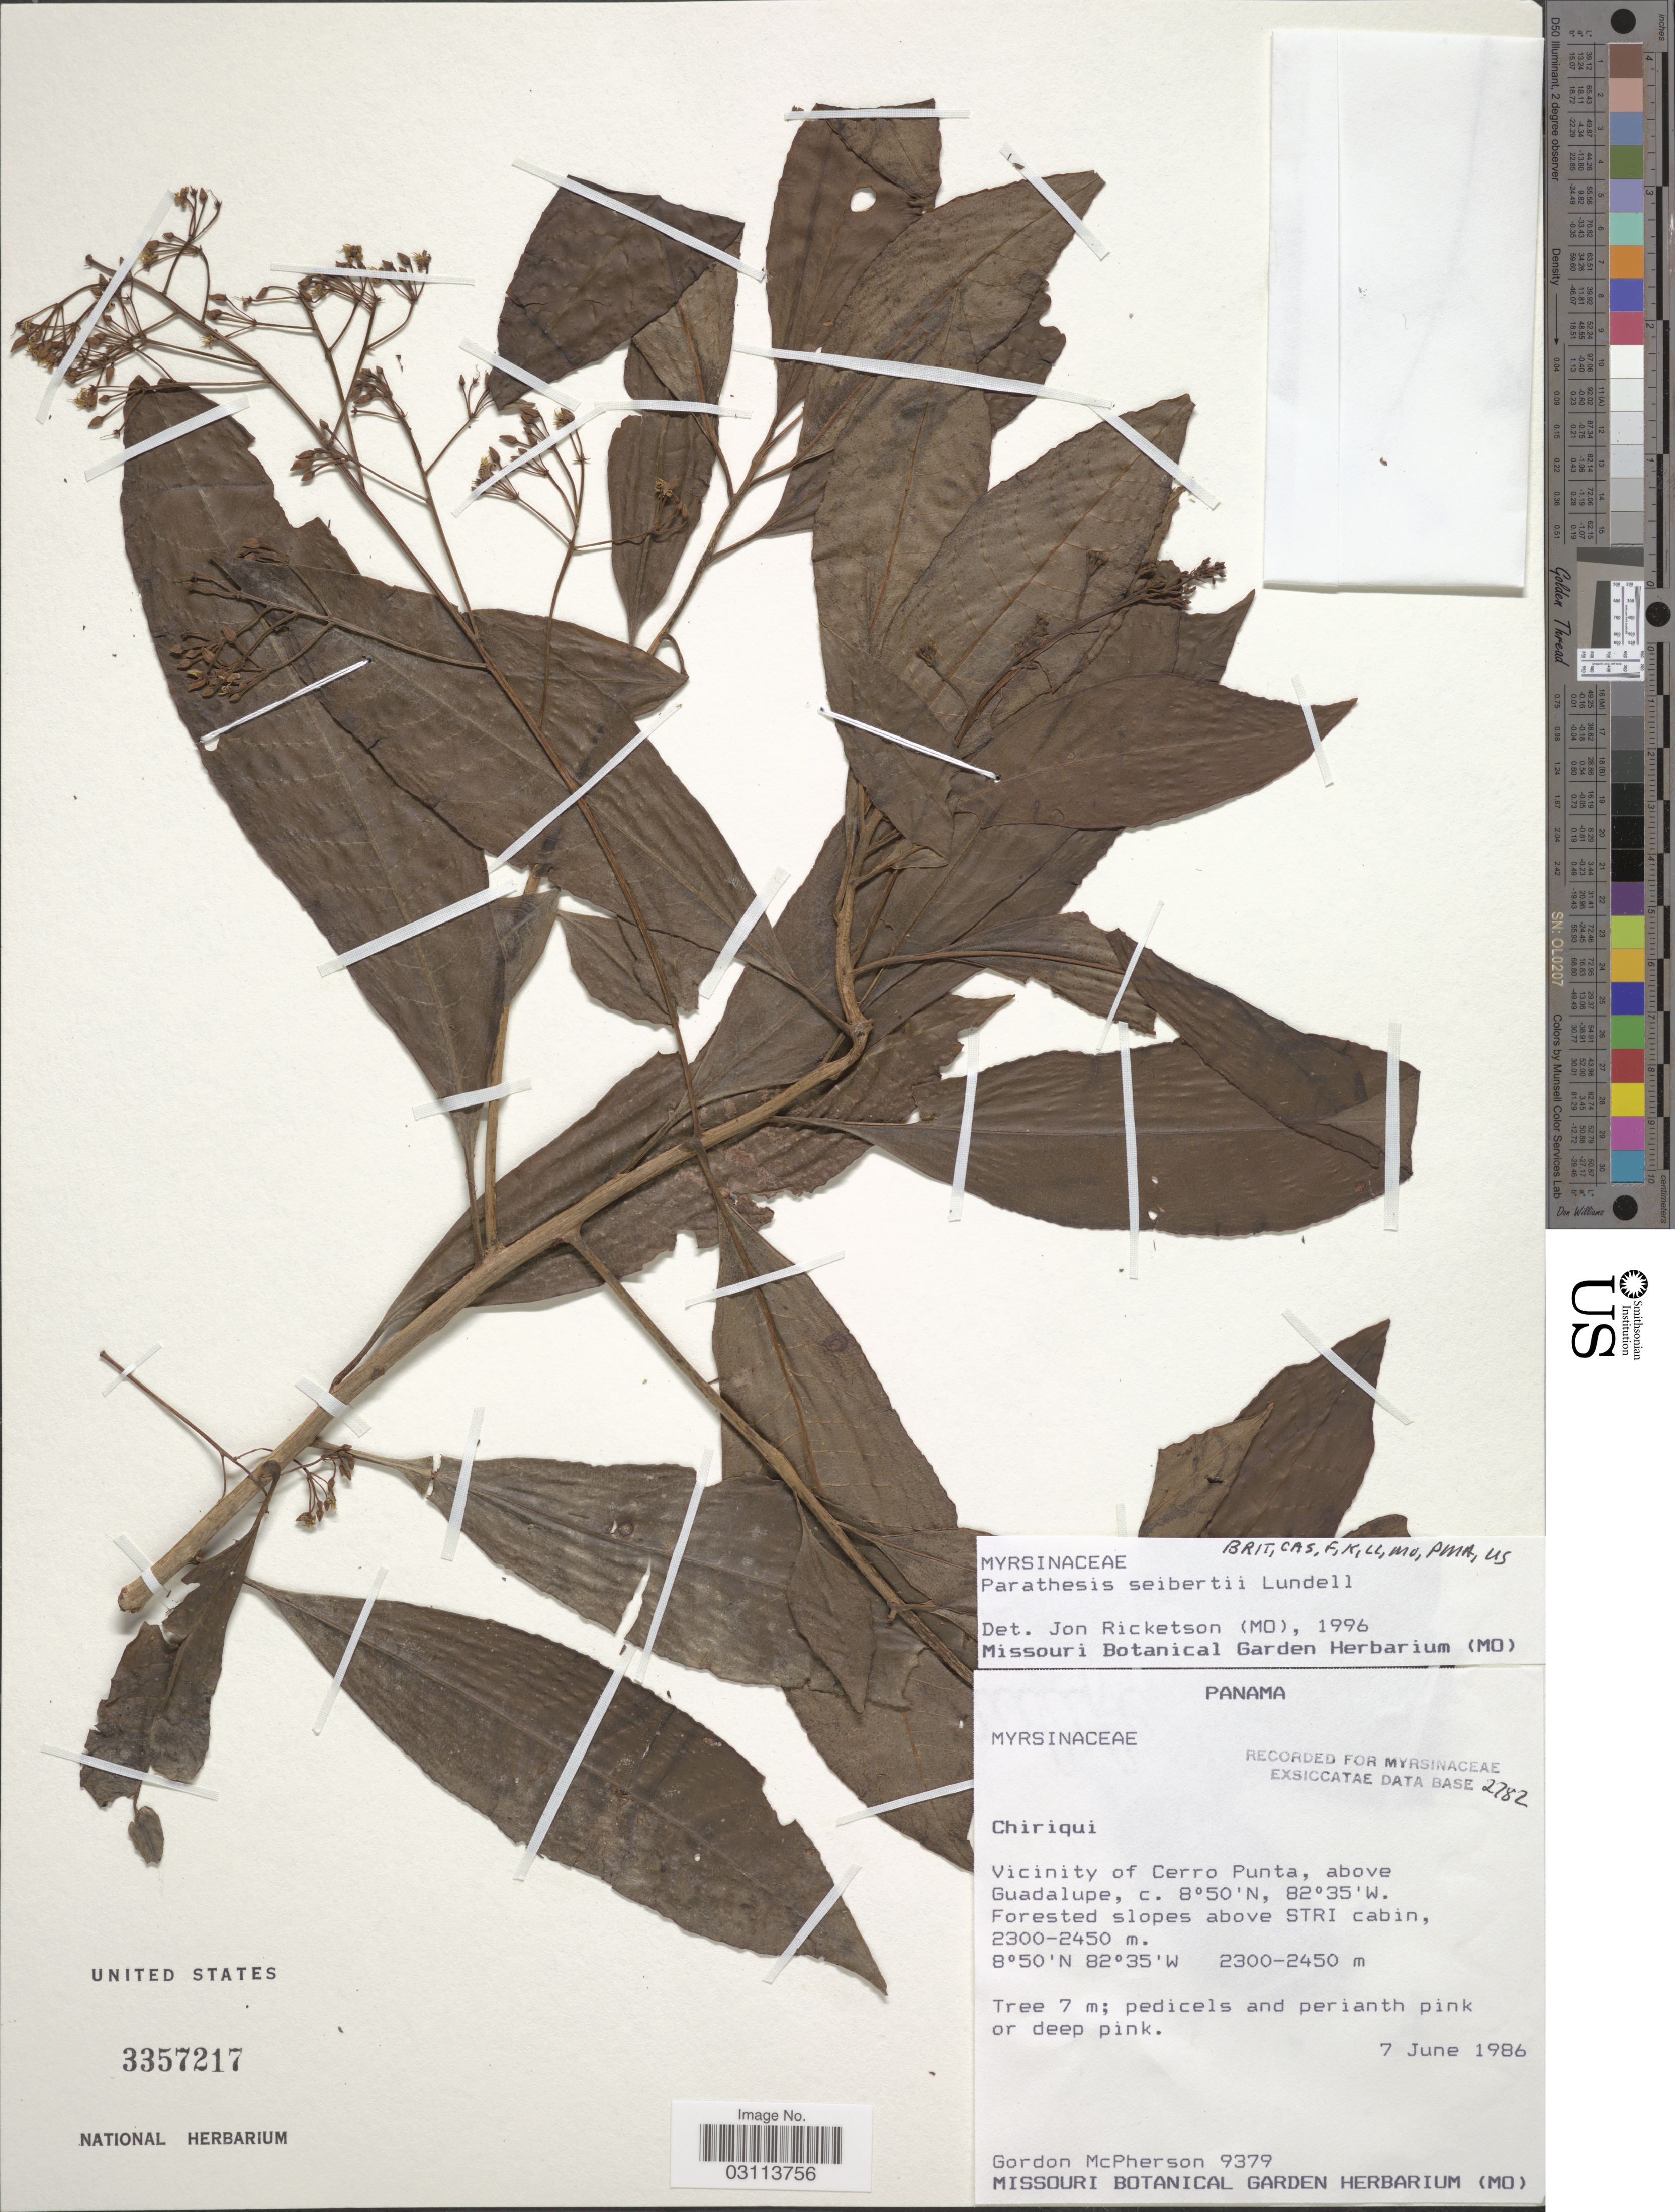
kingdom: Plantae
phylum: Tracheophyta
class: Magnoliopsida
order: Ericales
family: Primulaceae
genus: Parathesis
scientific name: Parathesis seibertii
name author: Lundell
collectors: G. McPherson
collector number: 9379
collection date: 1986-06-07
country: Panama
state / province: Chiriqui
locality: Vicinity of Cerro Punta, above Guadalupe.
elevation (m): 2300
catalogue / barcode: US 3357217